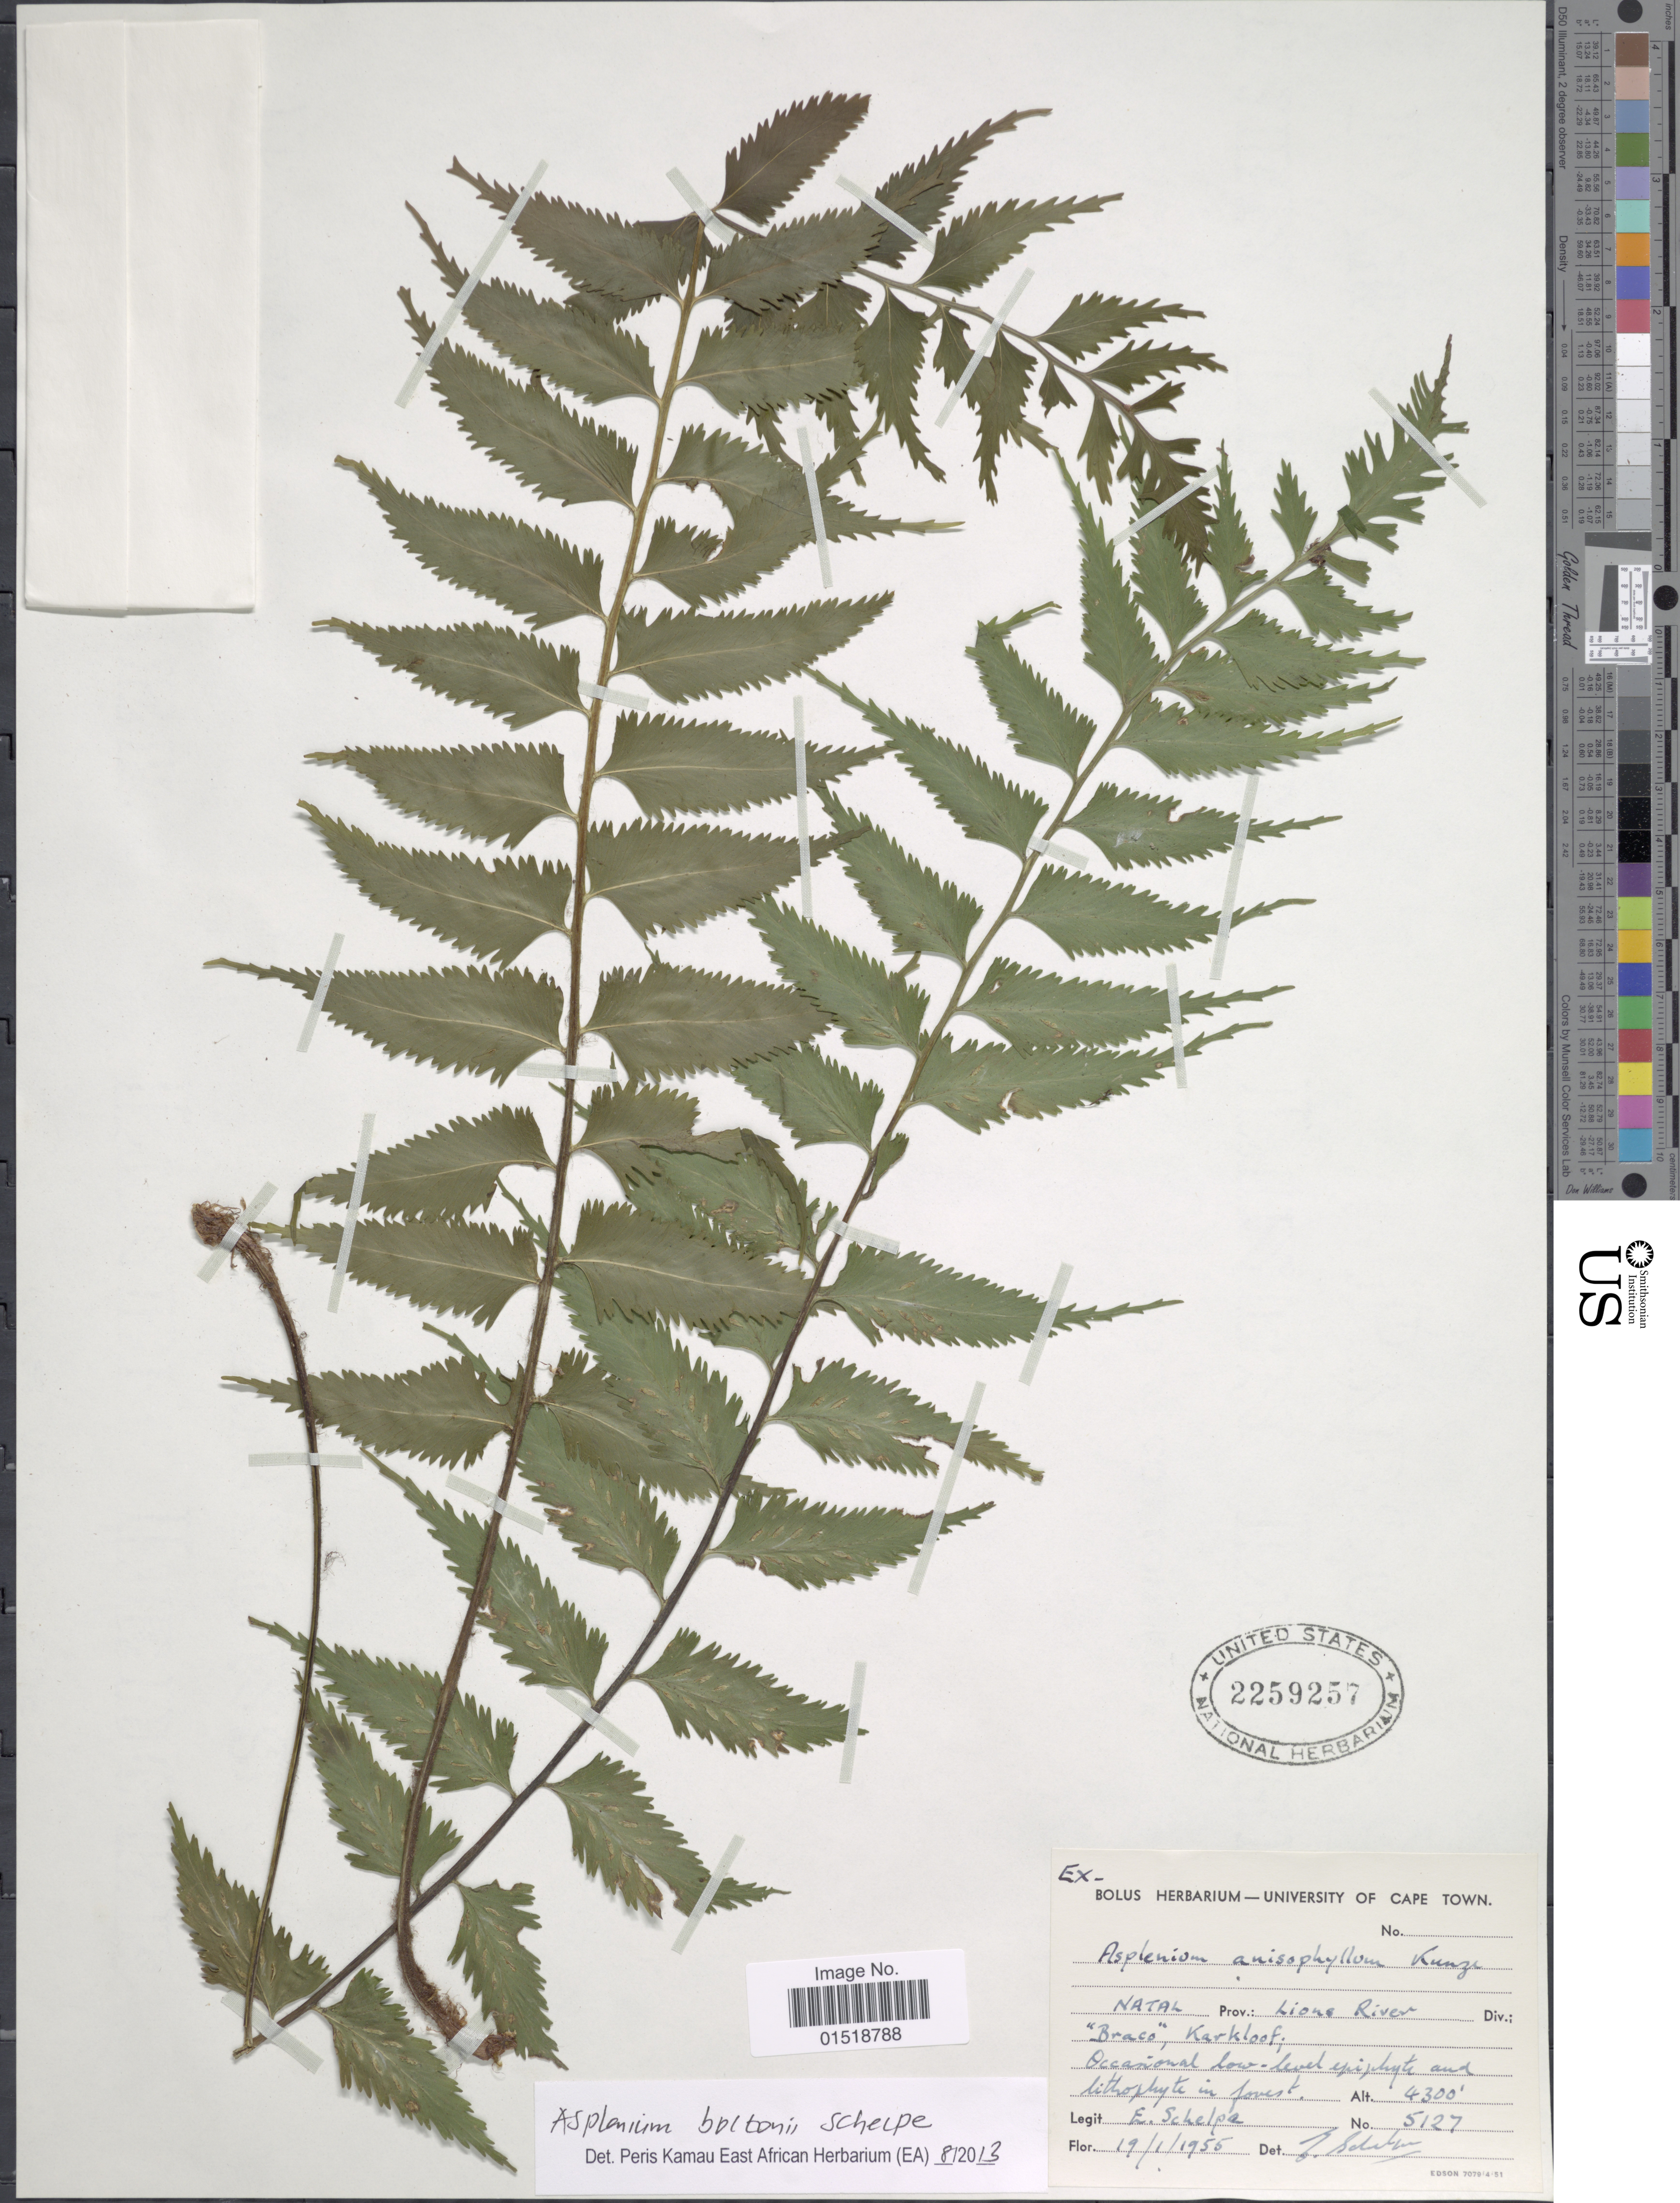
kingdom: Plantae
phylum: Tracheophyta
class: Polypodiopsida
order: Polypodiales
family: Aspleniaceae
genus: Asplenium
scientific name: Asplenium boltonii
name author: Hook. ex Schelpe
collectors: E. A. C. L. E. Schelpe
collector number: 5127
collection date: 1955-01-19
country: South Africa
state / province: KwaZulu-Natal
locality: Natal Prov.: Lione River Div.: "Branco", Karkloof.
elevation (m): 1311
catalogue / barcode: US 2259257